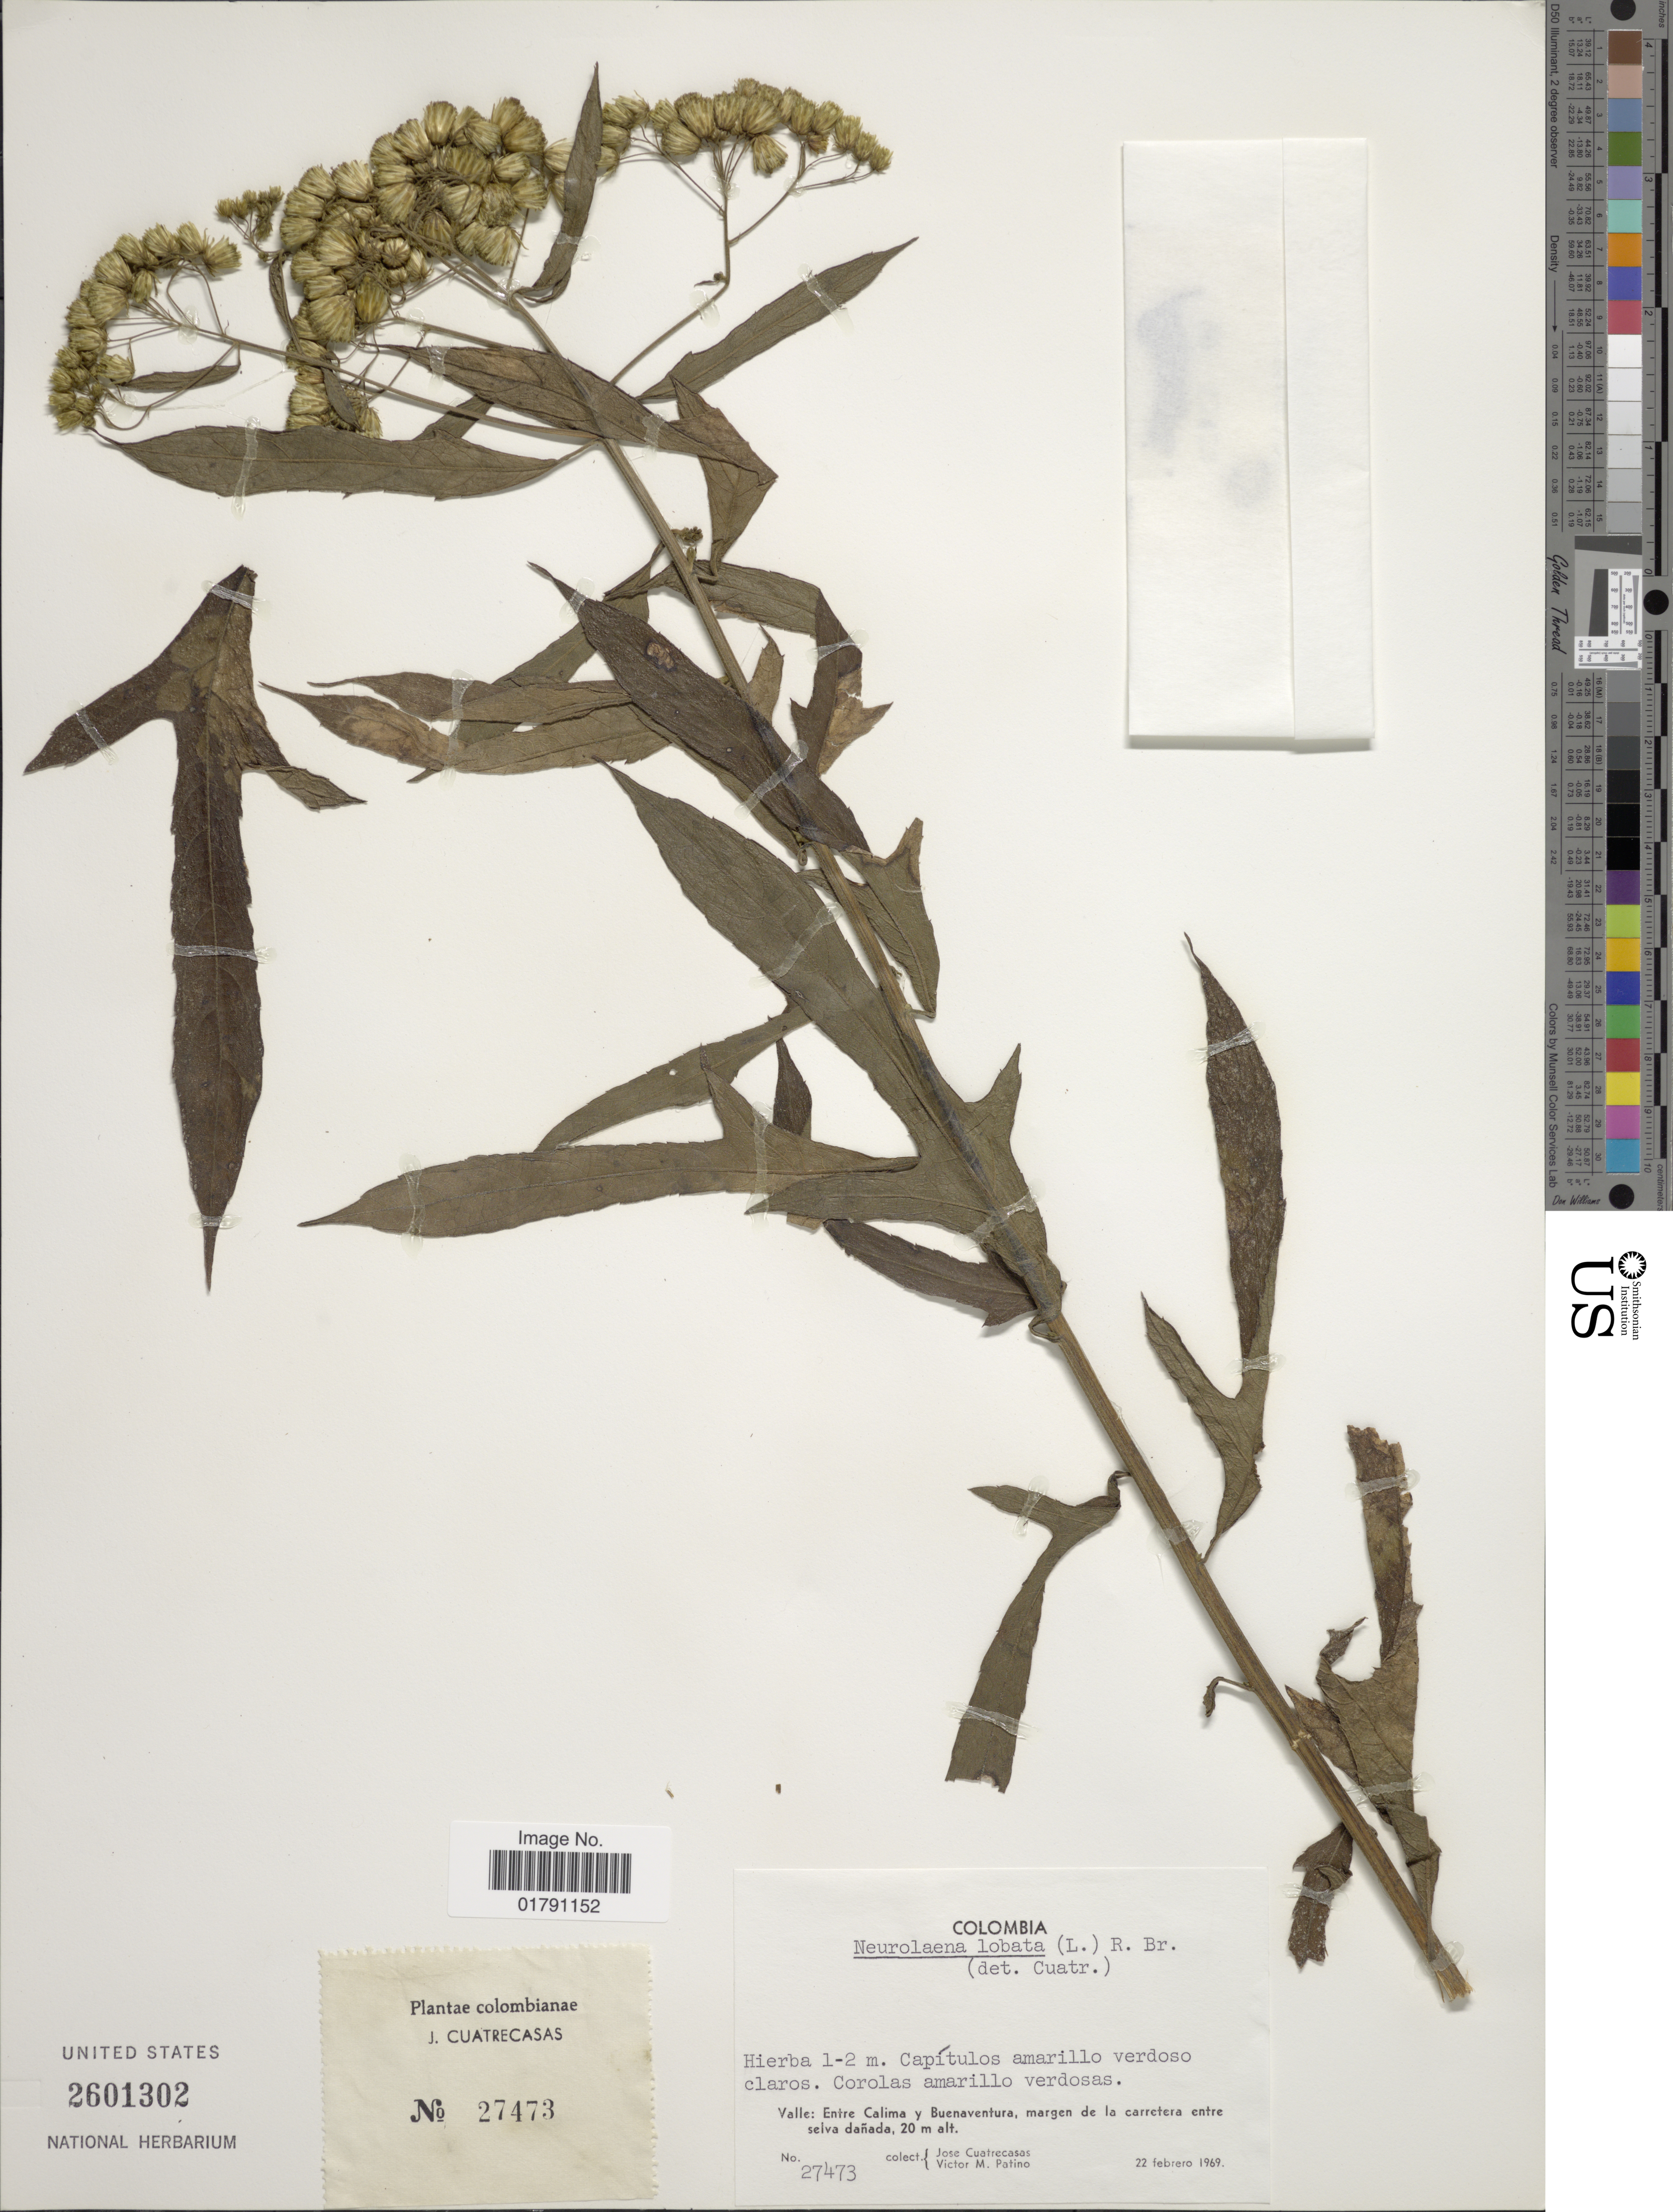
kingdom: Plantae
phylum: Tracheophyta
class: Magnoliopsida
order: Asterales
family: Asteraceae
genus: Neurolaena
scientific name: Neurolaena lobata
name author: (L.) R. Br. ex Cass.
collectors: J. Cuatrecasas & V. M. Patiño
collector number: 27473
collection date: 1969-02-22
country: Colombia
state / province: Valle del Cauca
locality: Entre Calima y Buenaventura, margen de la carretera entre selva danada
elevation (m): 20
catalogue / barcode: US 2601302